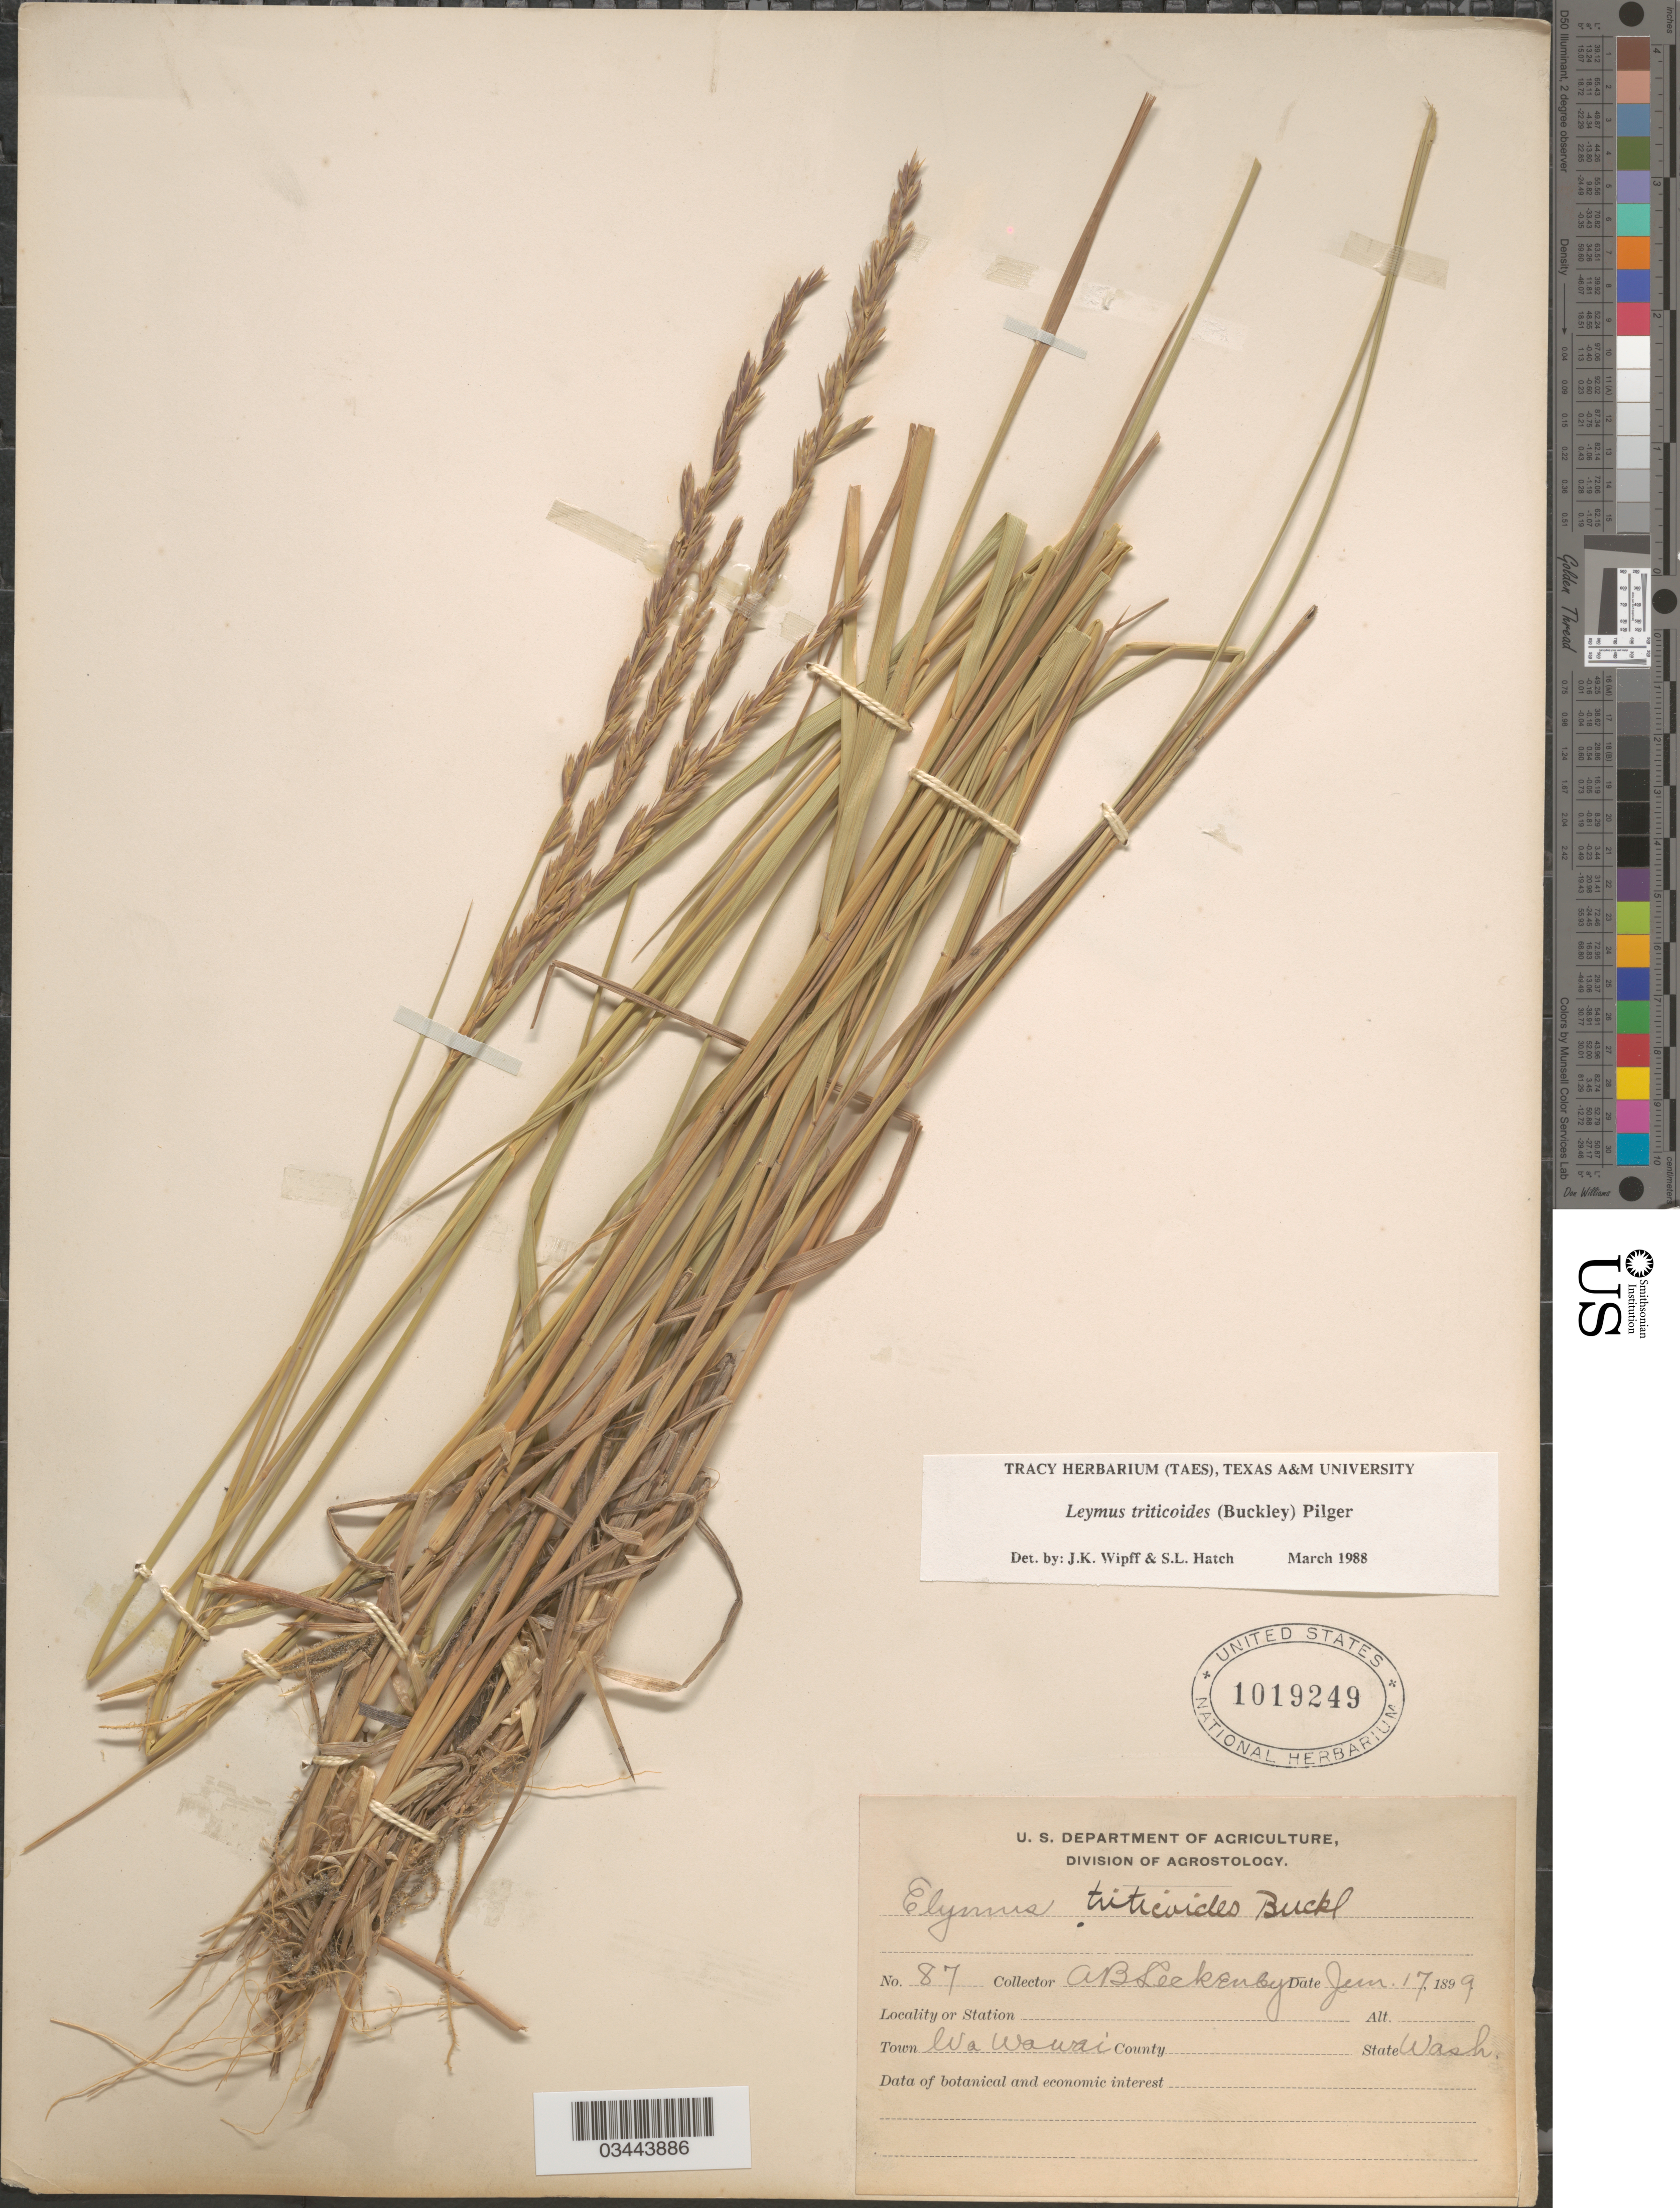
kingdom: Plantae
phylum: Tracheophyta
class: Liliopsida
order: Poales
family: Poaceae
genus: Leymus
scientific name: Leymus triticoides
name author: (Buckley) Pilg.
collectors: A. Leckenby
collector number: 87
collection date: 1899-06-17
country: United States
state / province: Washington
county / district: Whitman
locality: Town Wawawai.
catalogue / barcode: US 1019249